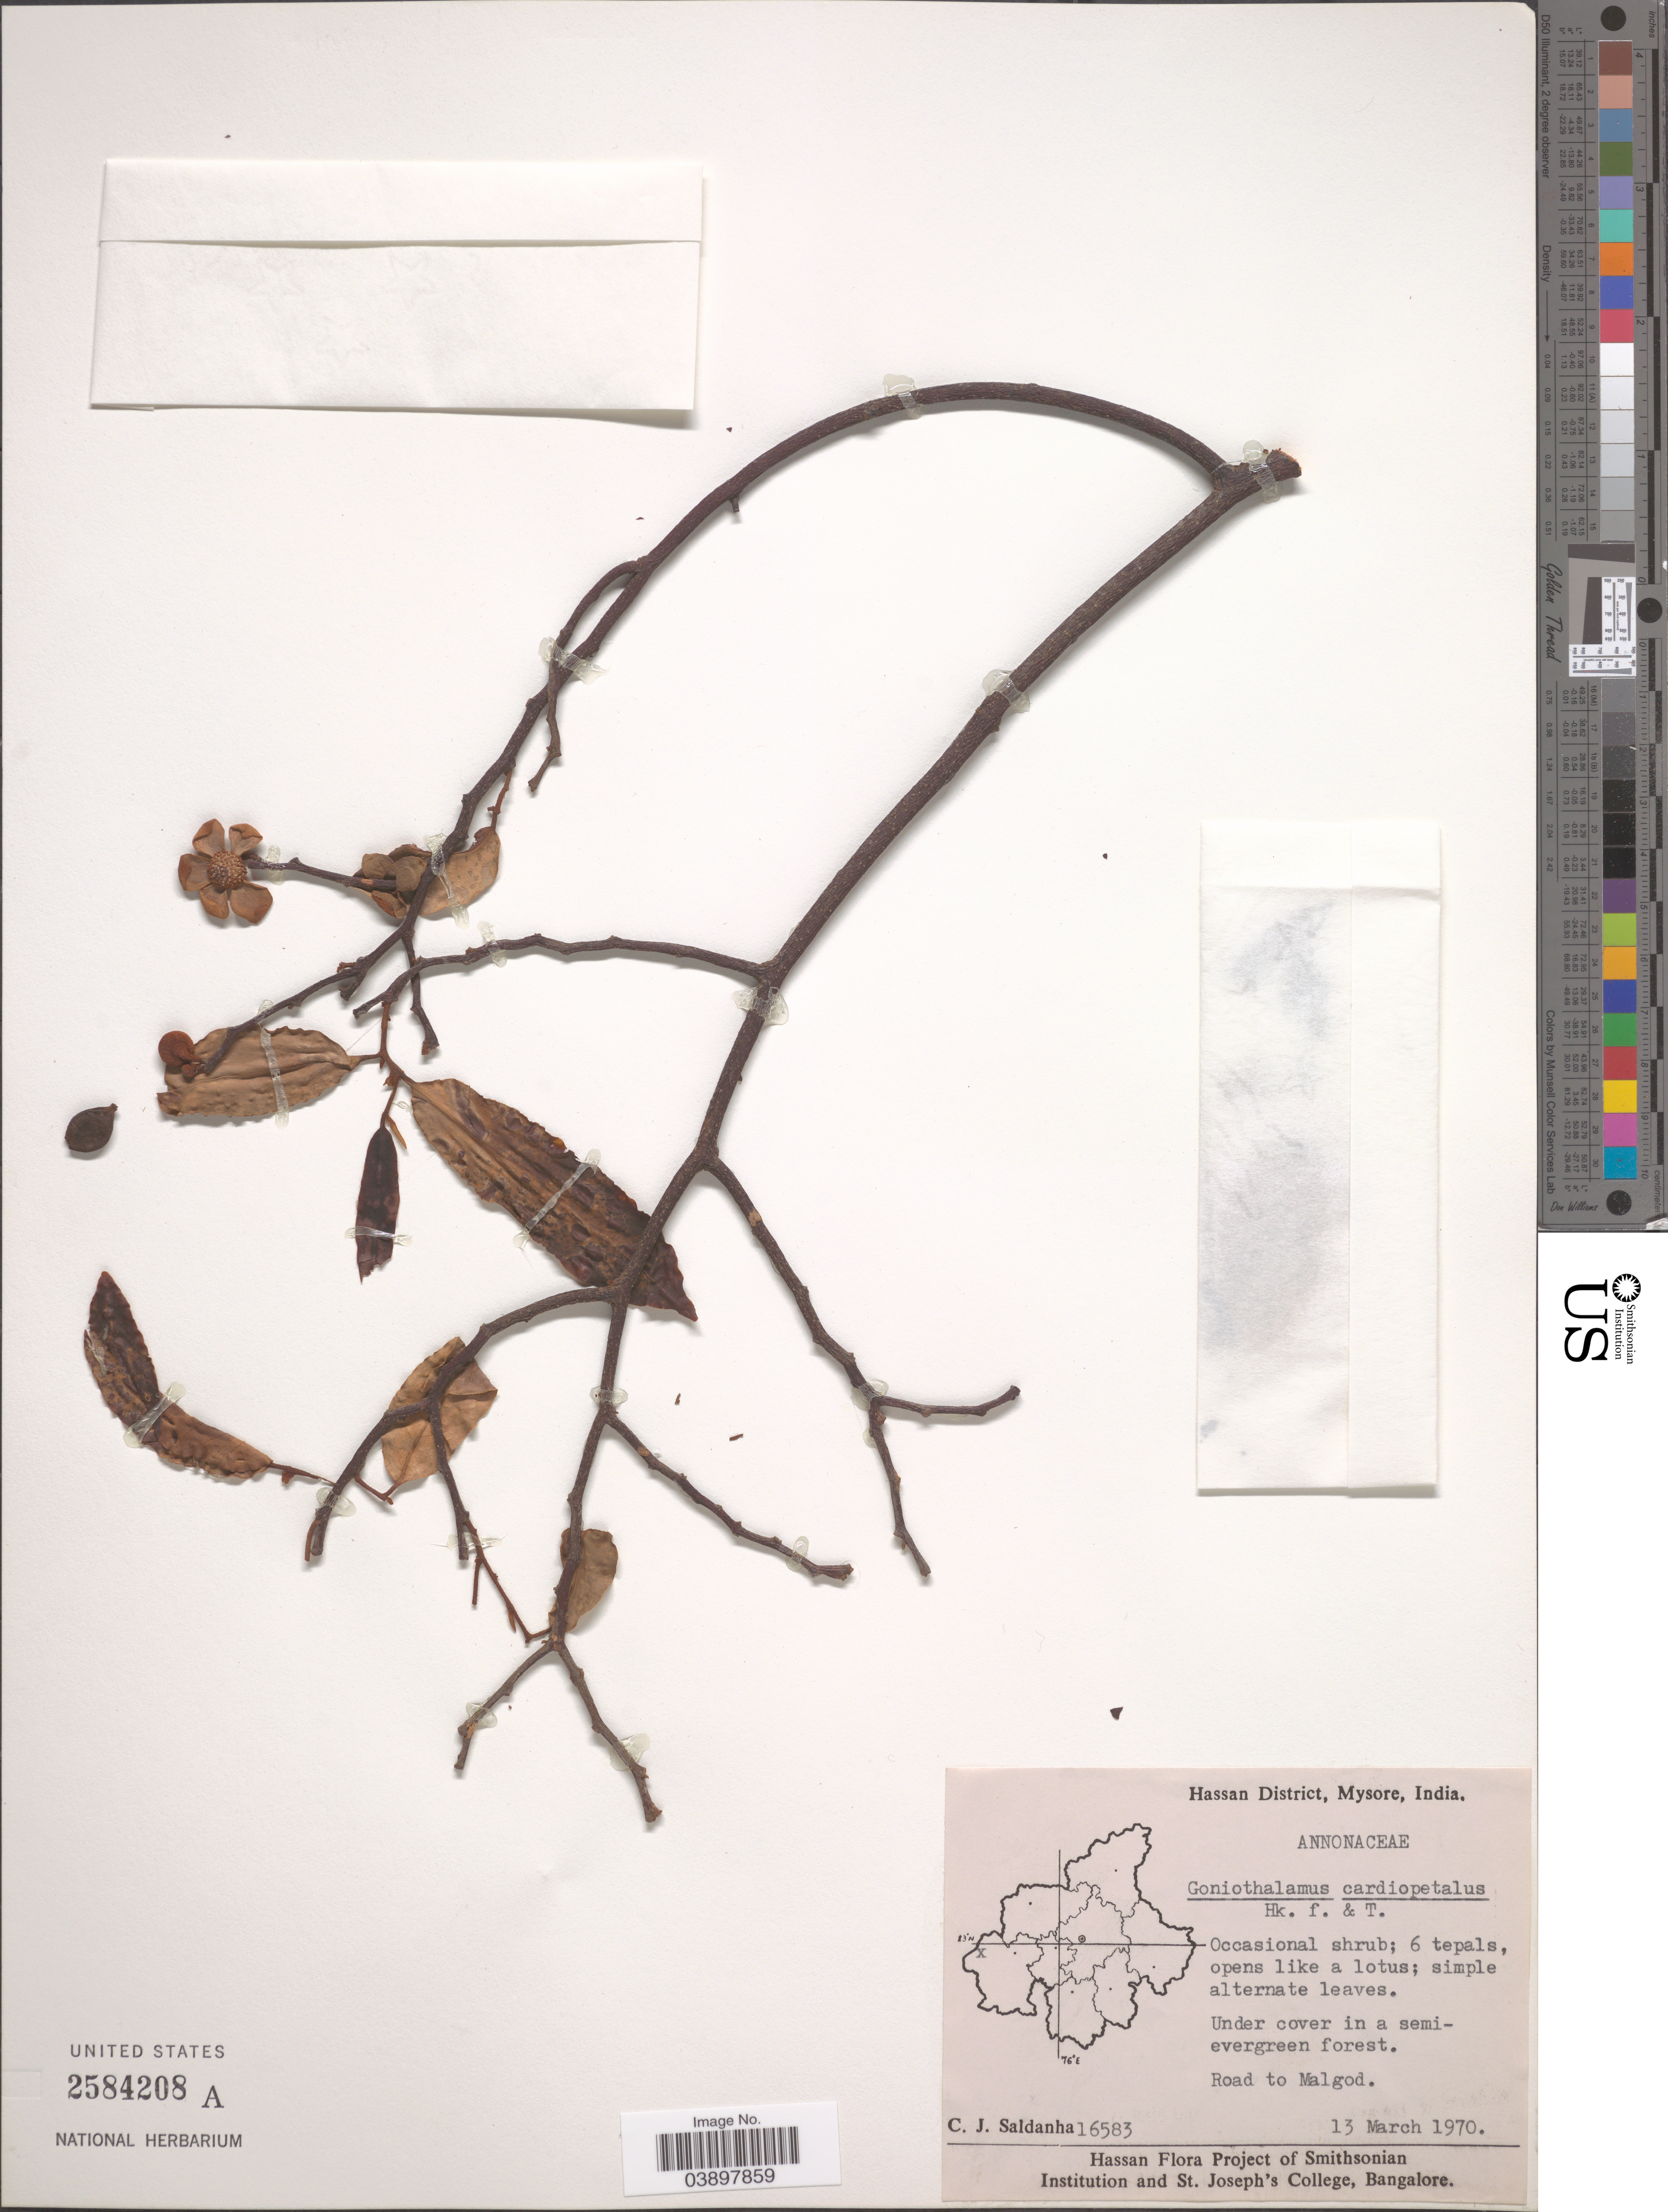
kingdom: Plantae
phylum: Tracheophyta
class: Magnoliopsida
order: Magnoliales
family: Annonaceae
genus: Goniothalamus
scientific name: Goniothalamus cardiopetalus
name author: Hook. f. & Thomson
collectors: C. J. Saldanha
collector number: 16583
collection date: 1970-03-13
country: India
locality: Hassan District, Mysore. Road to Malgod.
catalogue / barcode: US 2584208A